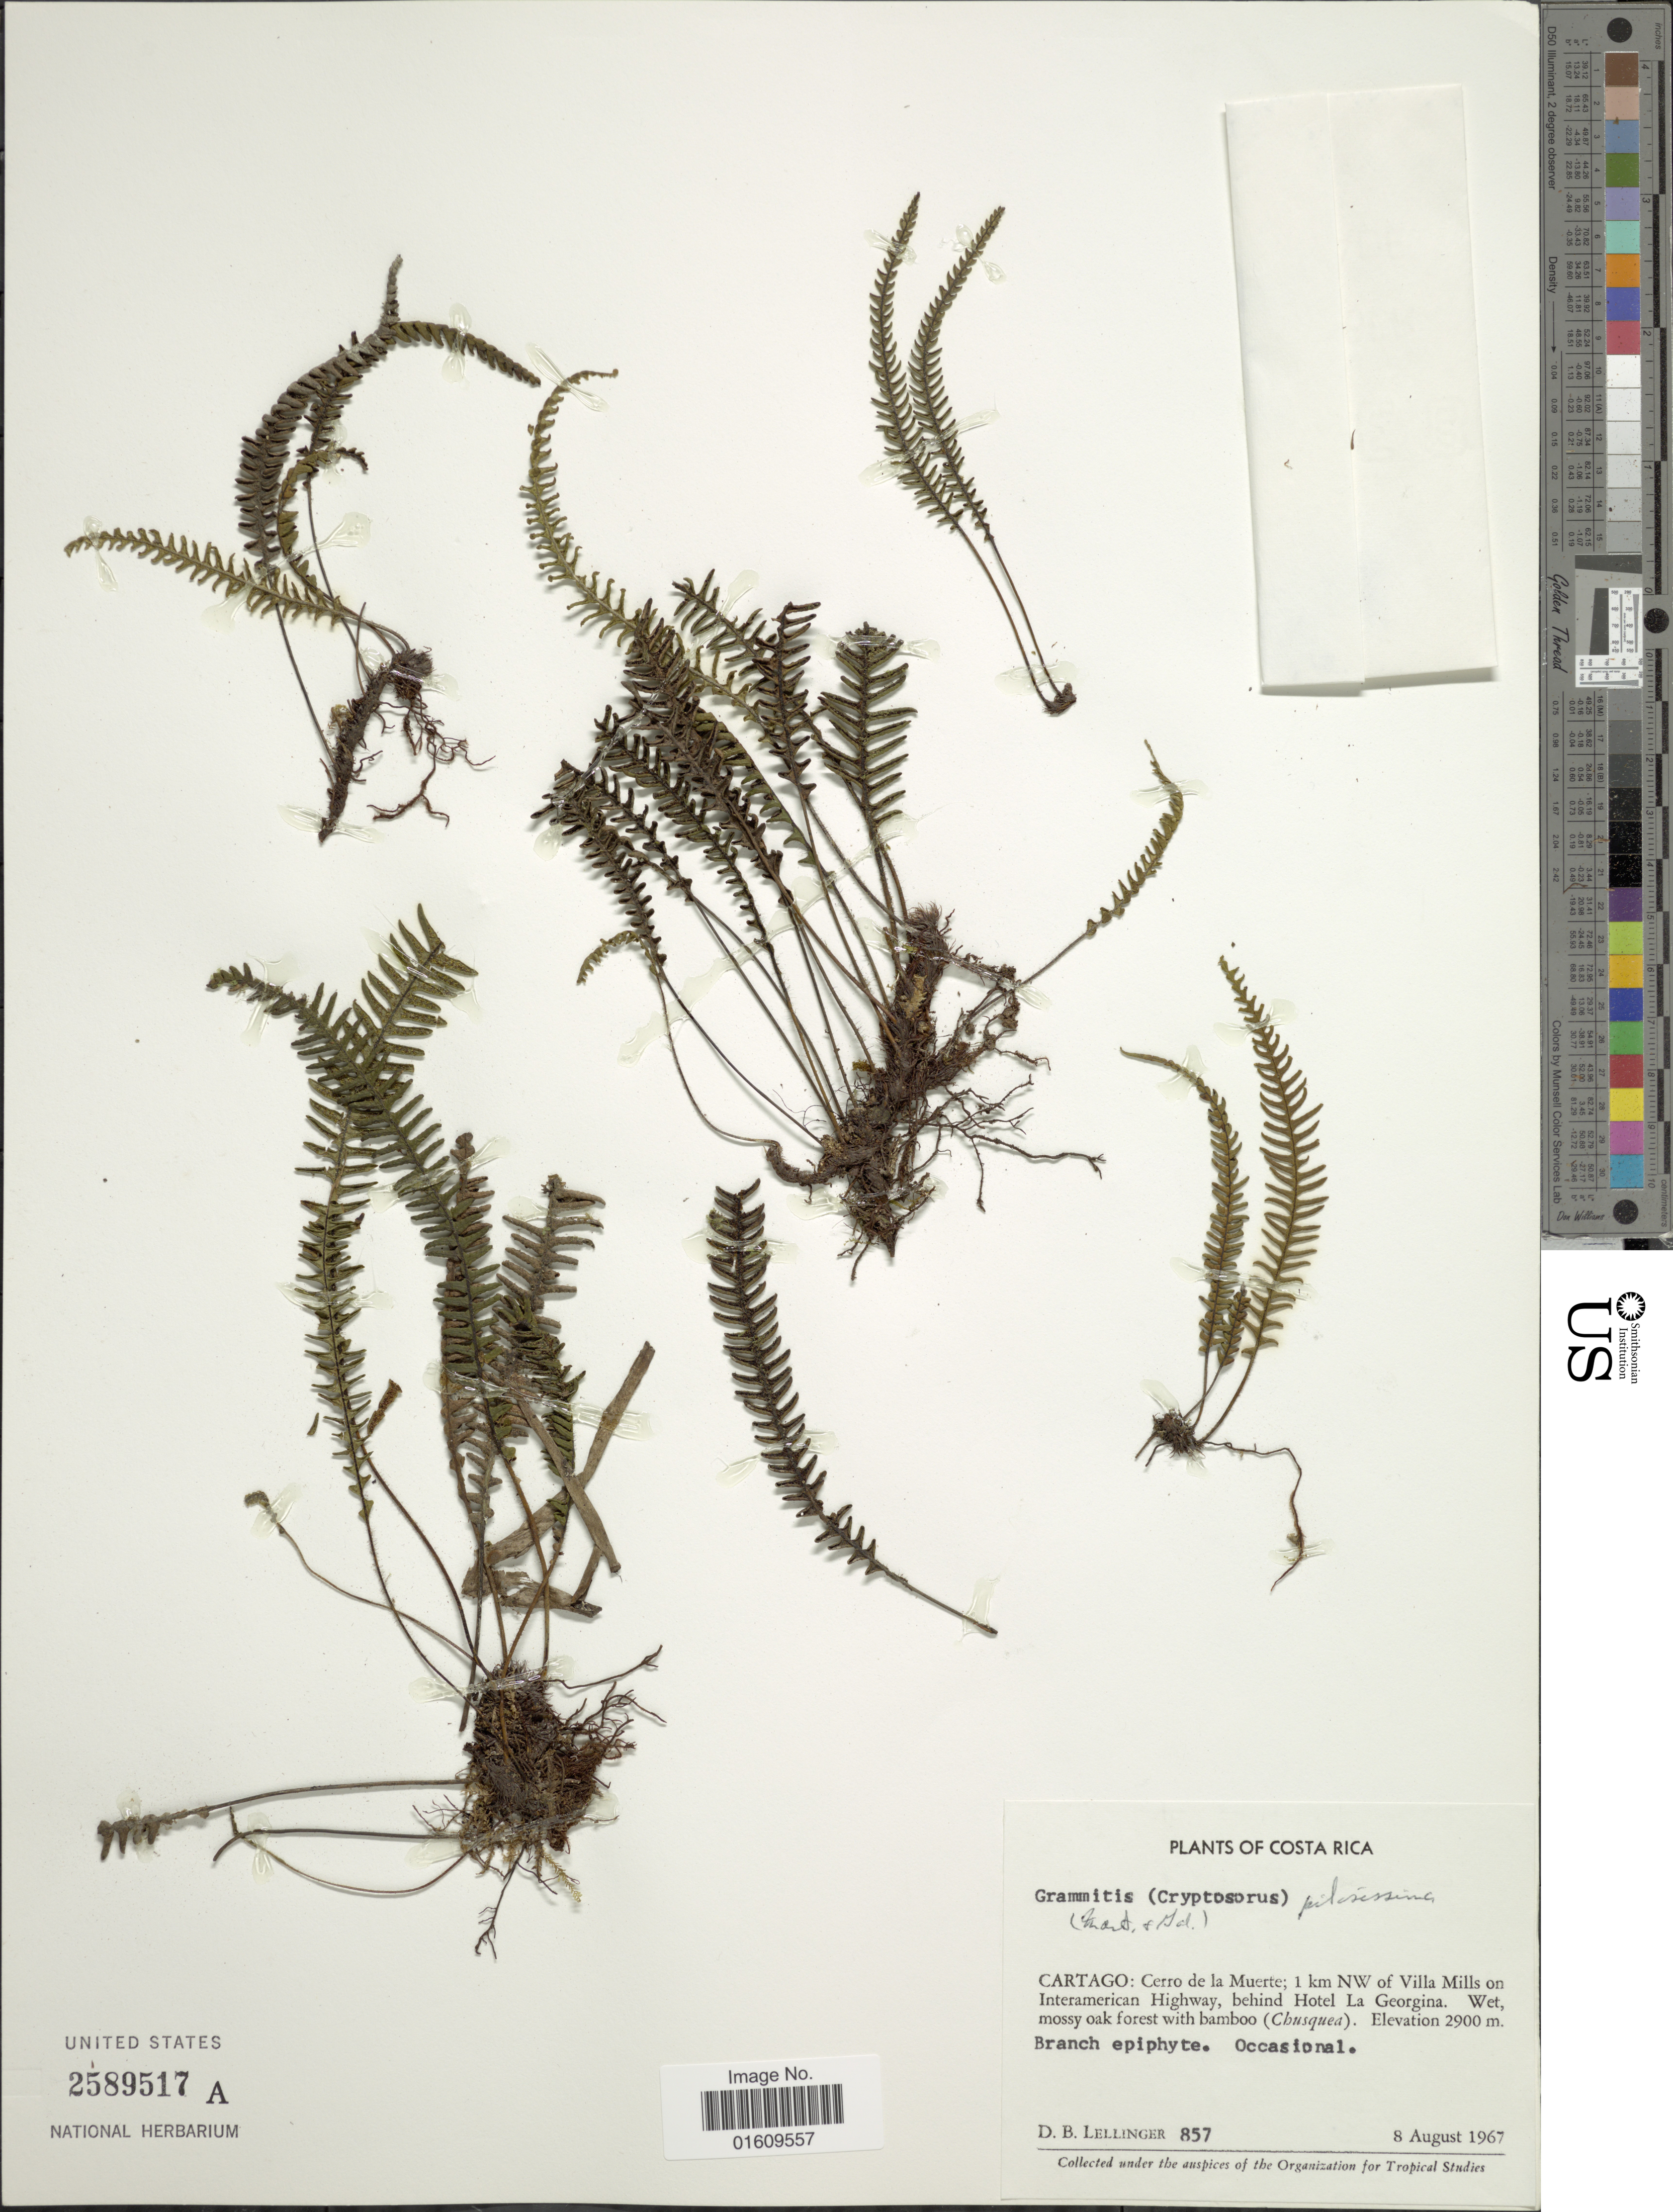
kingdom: Plantae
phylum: Tracheophyta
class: Polypodiopsida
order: Polypodiales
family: Polypodiaceae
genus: Melpomene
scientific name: Melpomene pilosissima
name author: (M. Martens & Galeotti) A.R. Sm. & R.C. Moran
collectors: D. B. Lellinger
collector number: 857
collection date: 1967-08-08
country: Costa Rica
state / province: Cartago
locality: Cerro de La Muerte; 1 km NW of Villa Mills on Interamerican Highway, behind Hotel La Georgina.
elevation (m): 2900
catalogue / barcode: US 2589517A